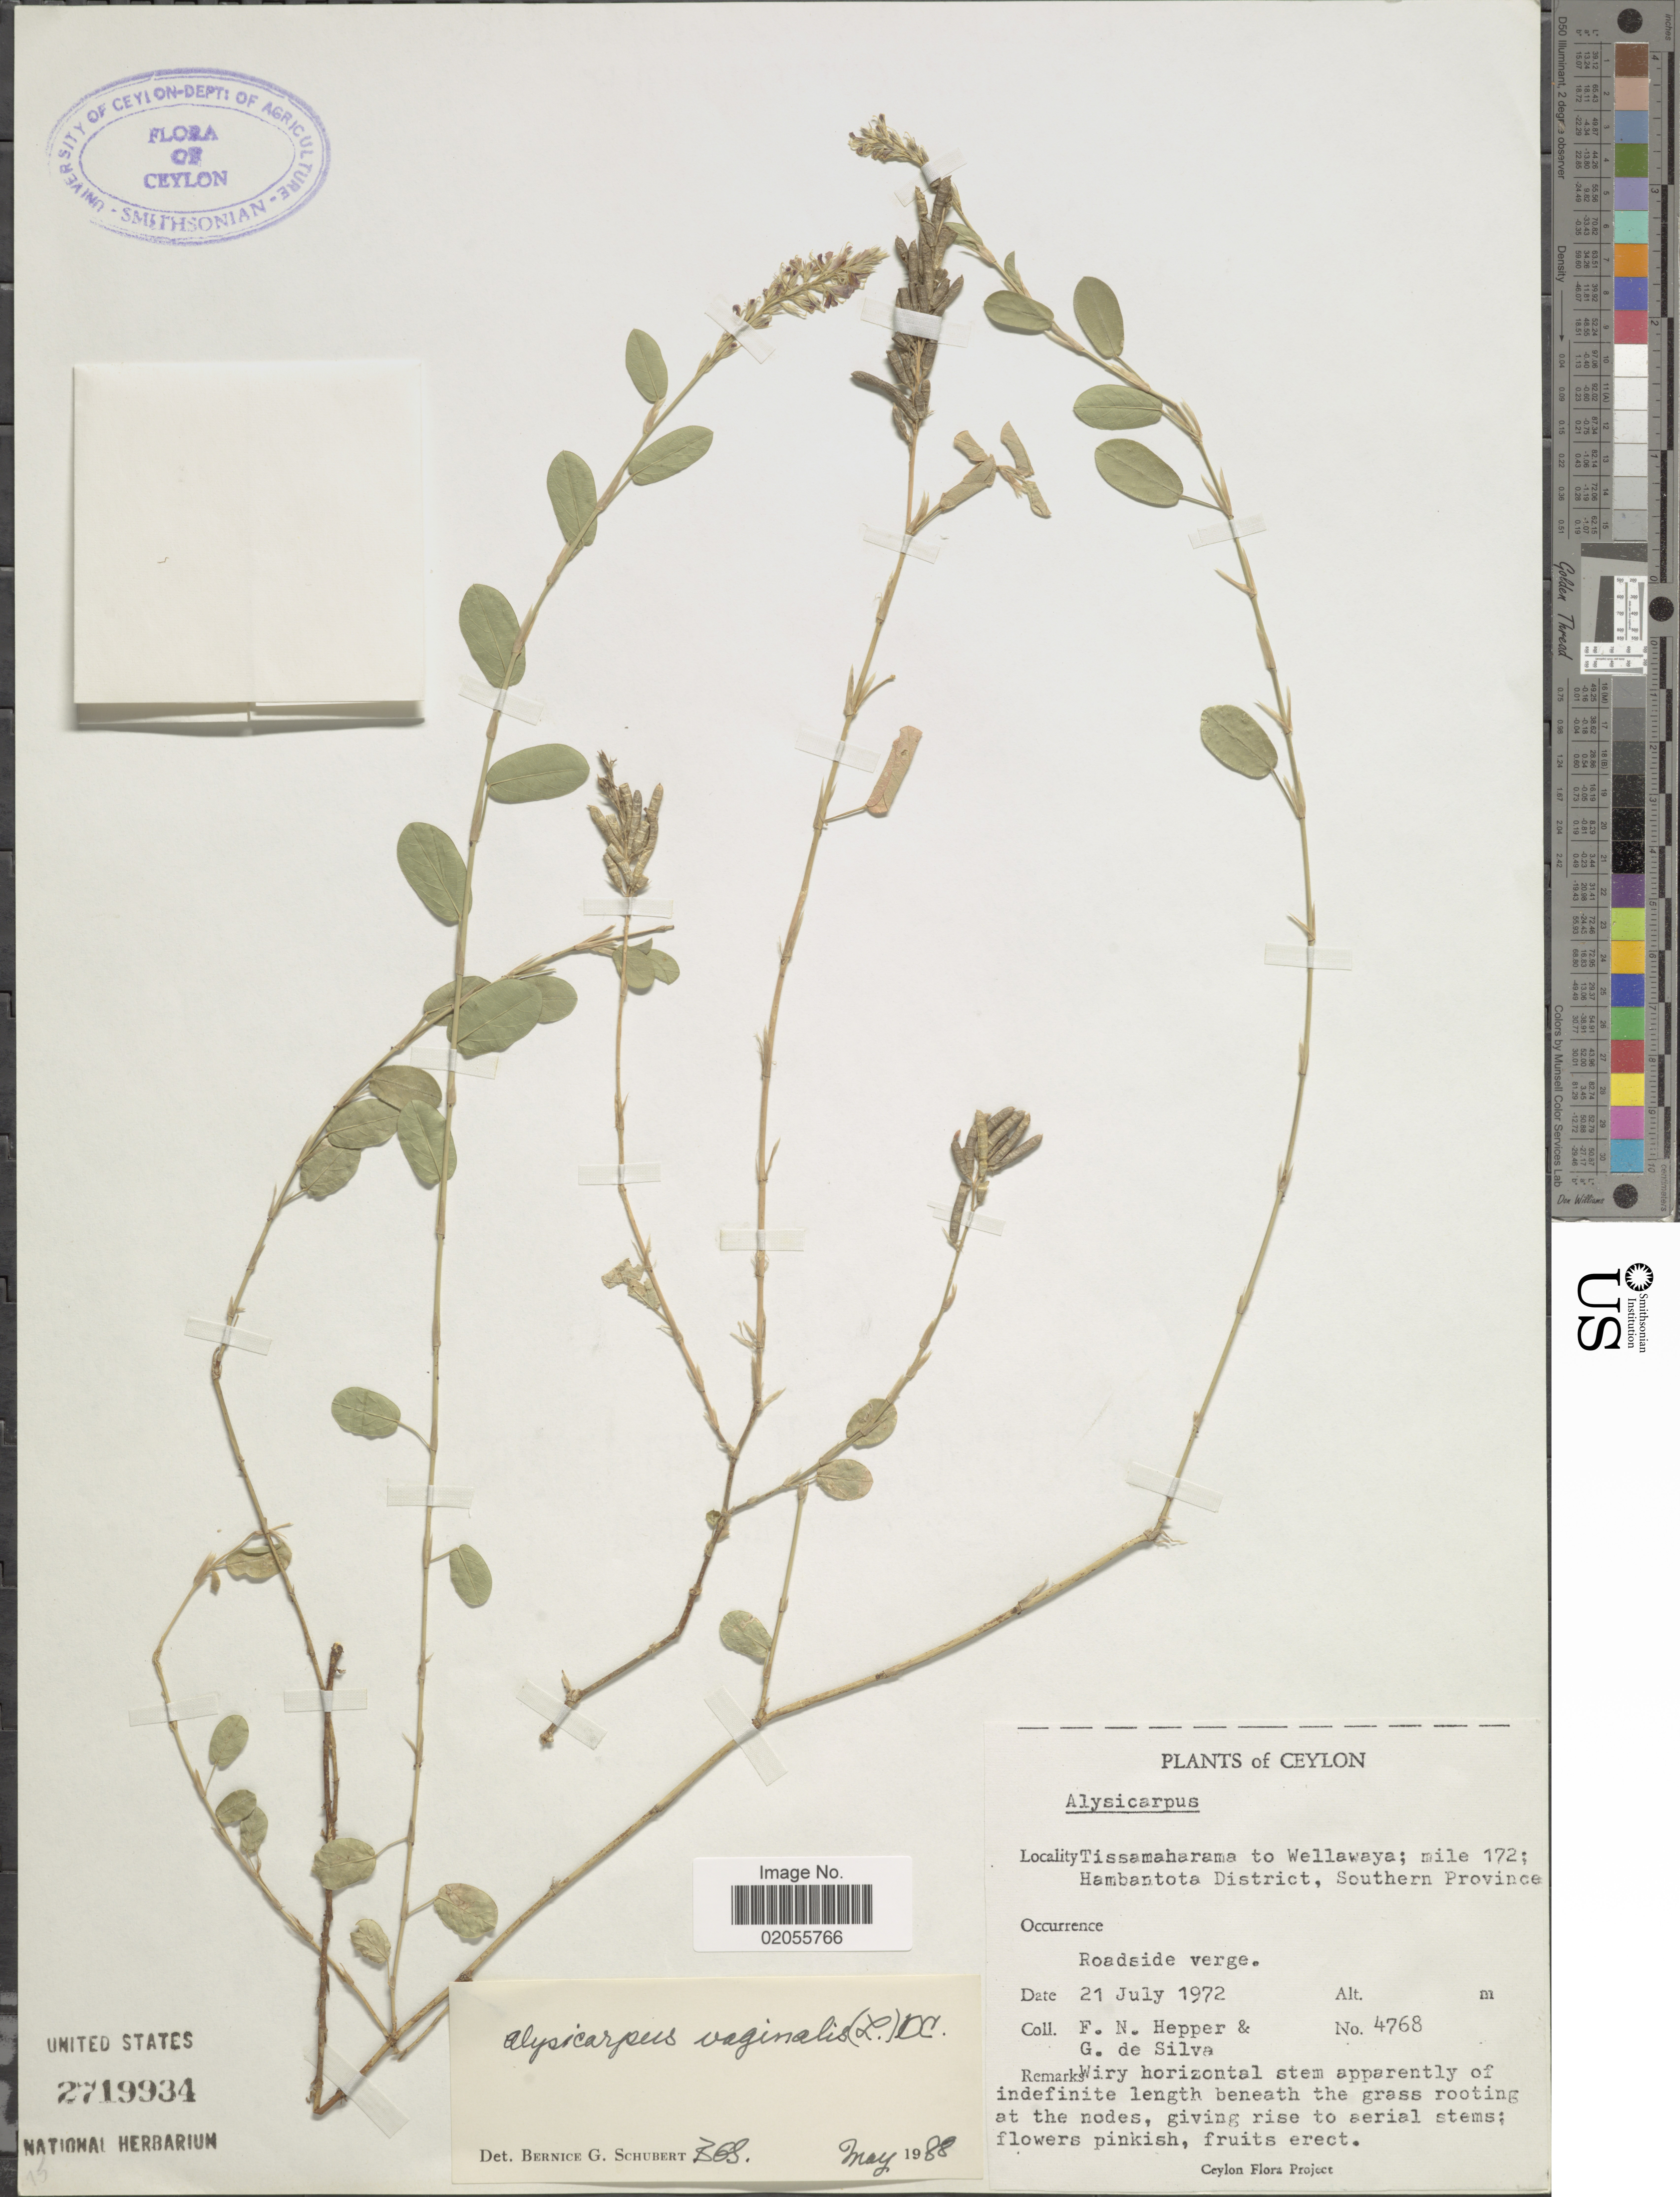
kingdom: Plantae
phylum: Tracheophyta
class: Magnoliopsida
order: Fabales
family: Fabaceae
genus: Alysicarpus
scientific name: Alysicarpus vaginalis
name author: (L.) DC.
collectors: F. Hepper & G. De Silva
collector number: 4768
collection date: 1972-07-21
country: Sri Lanka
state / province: Southern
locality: Ceylon, Tissamaharama to Wellawaya; mile 172; Hambantota District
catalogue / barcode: US 2719934